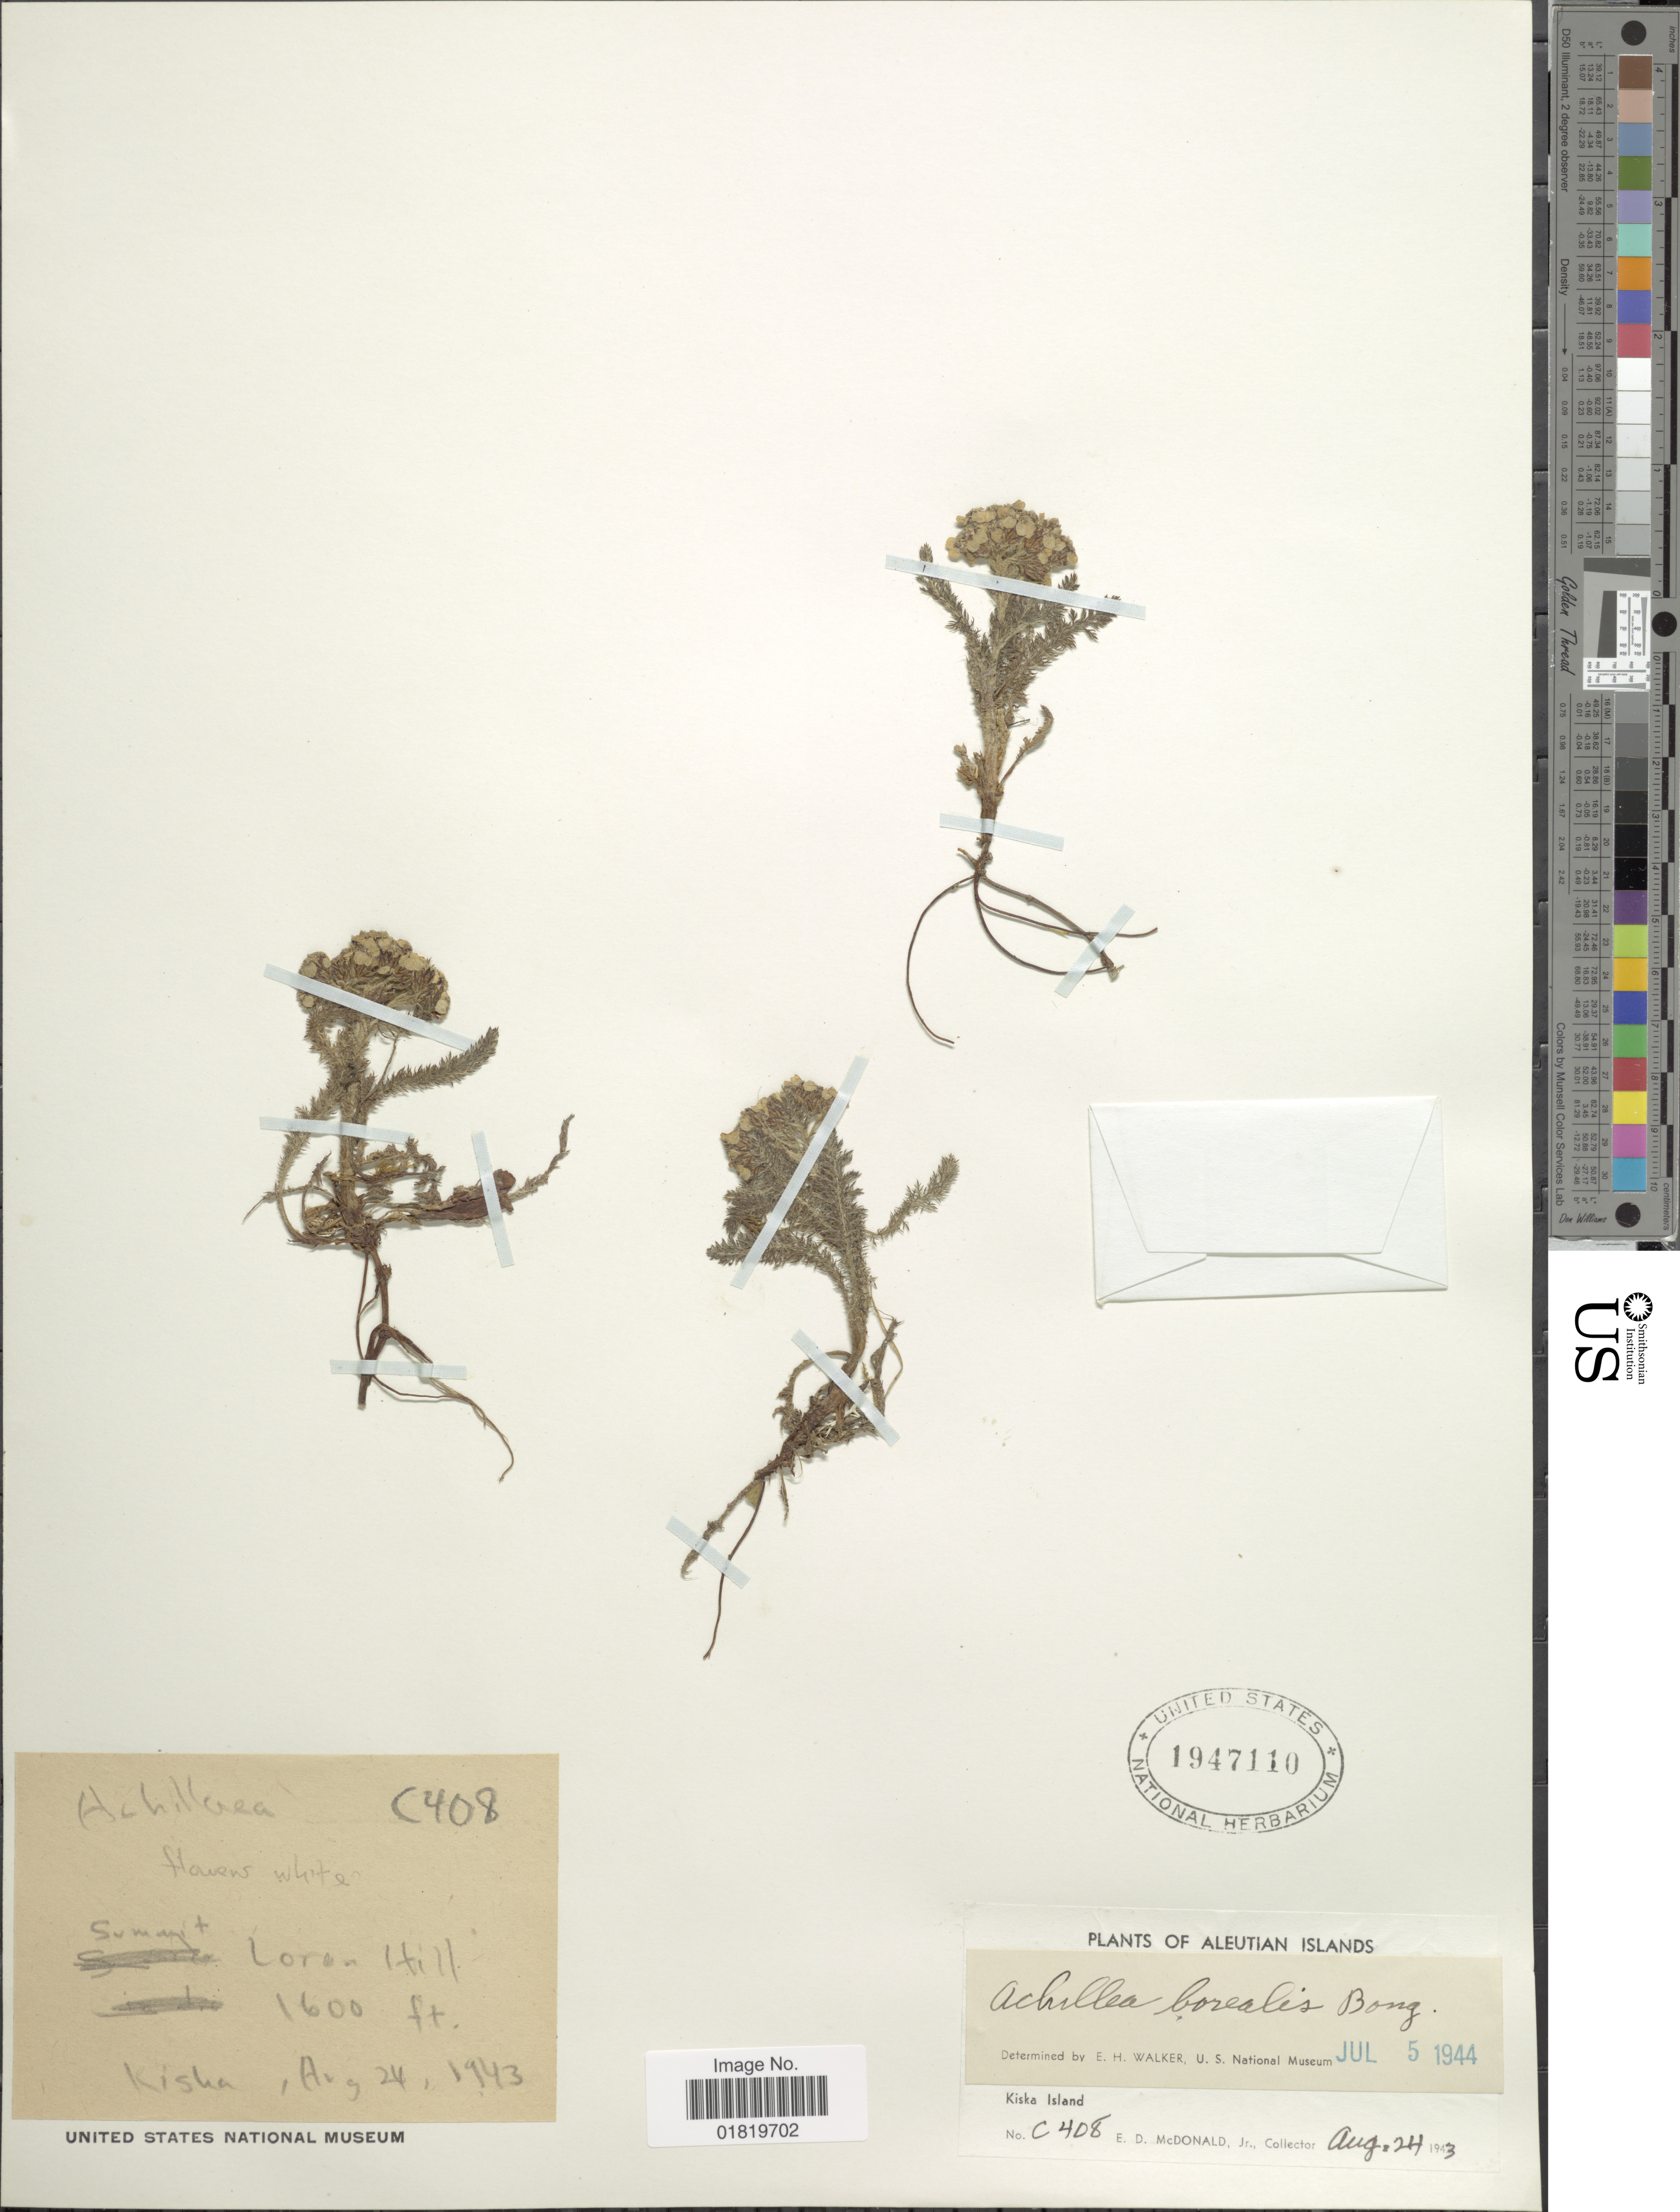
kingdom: Plantae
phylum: Tracheophyta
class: Magnoliopsida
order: Asterales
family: Asteraceae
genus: Achillea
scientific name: Achillea borealis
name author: Bong.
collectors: E. D. McDonald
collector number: C408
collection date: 1943-08-24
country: United States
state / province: Alaska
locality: Summit Loran Hill, Kiska Island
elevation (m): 488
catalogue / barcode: US 1947110